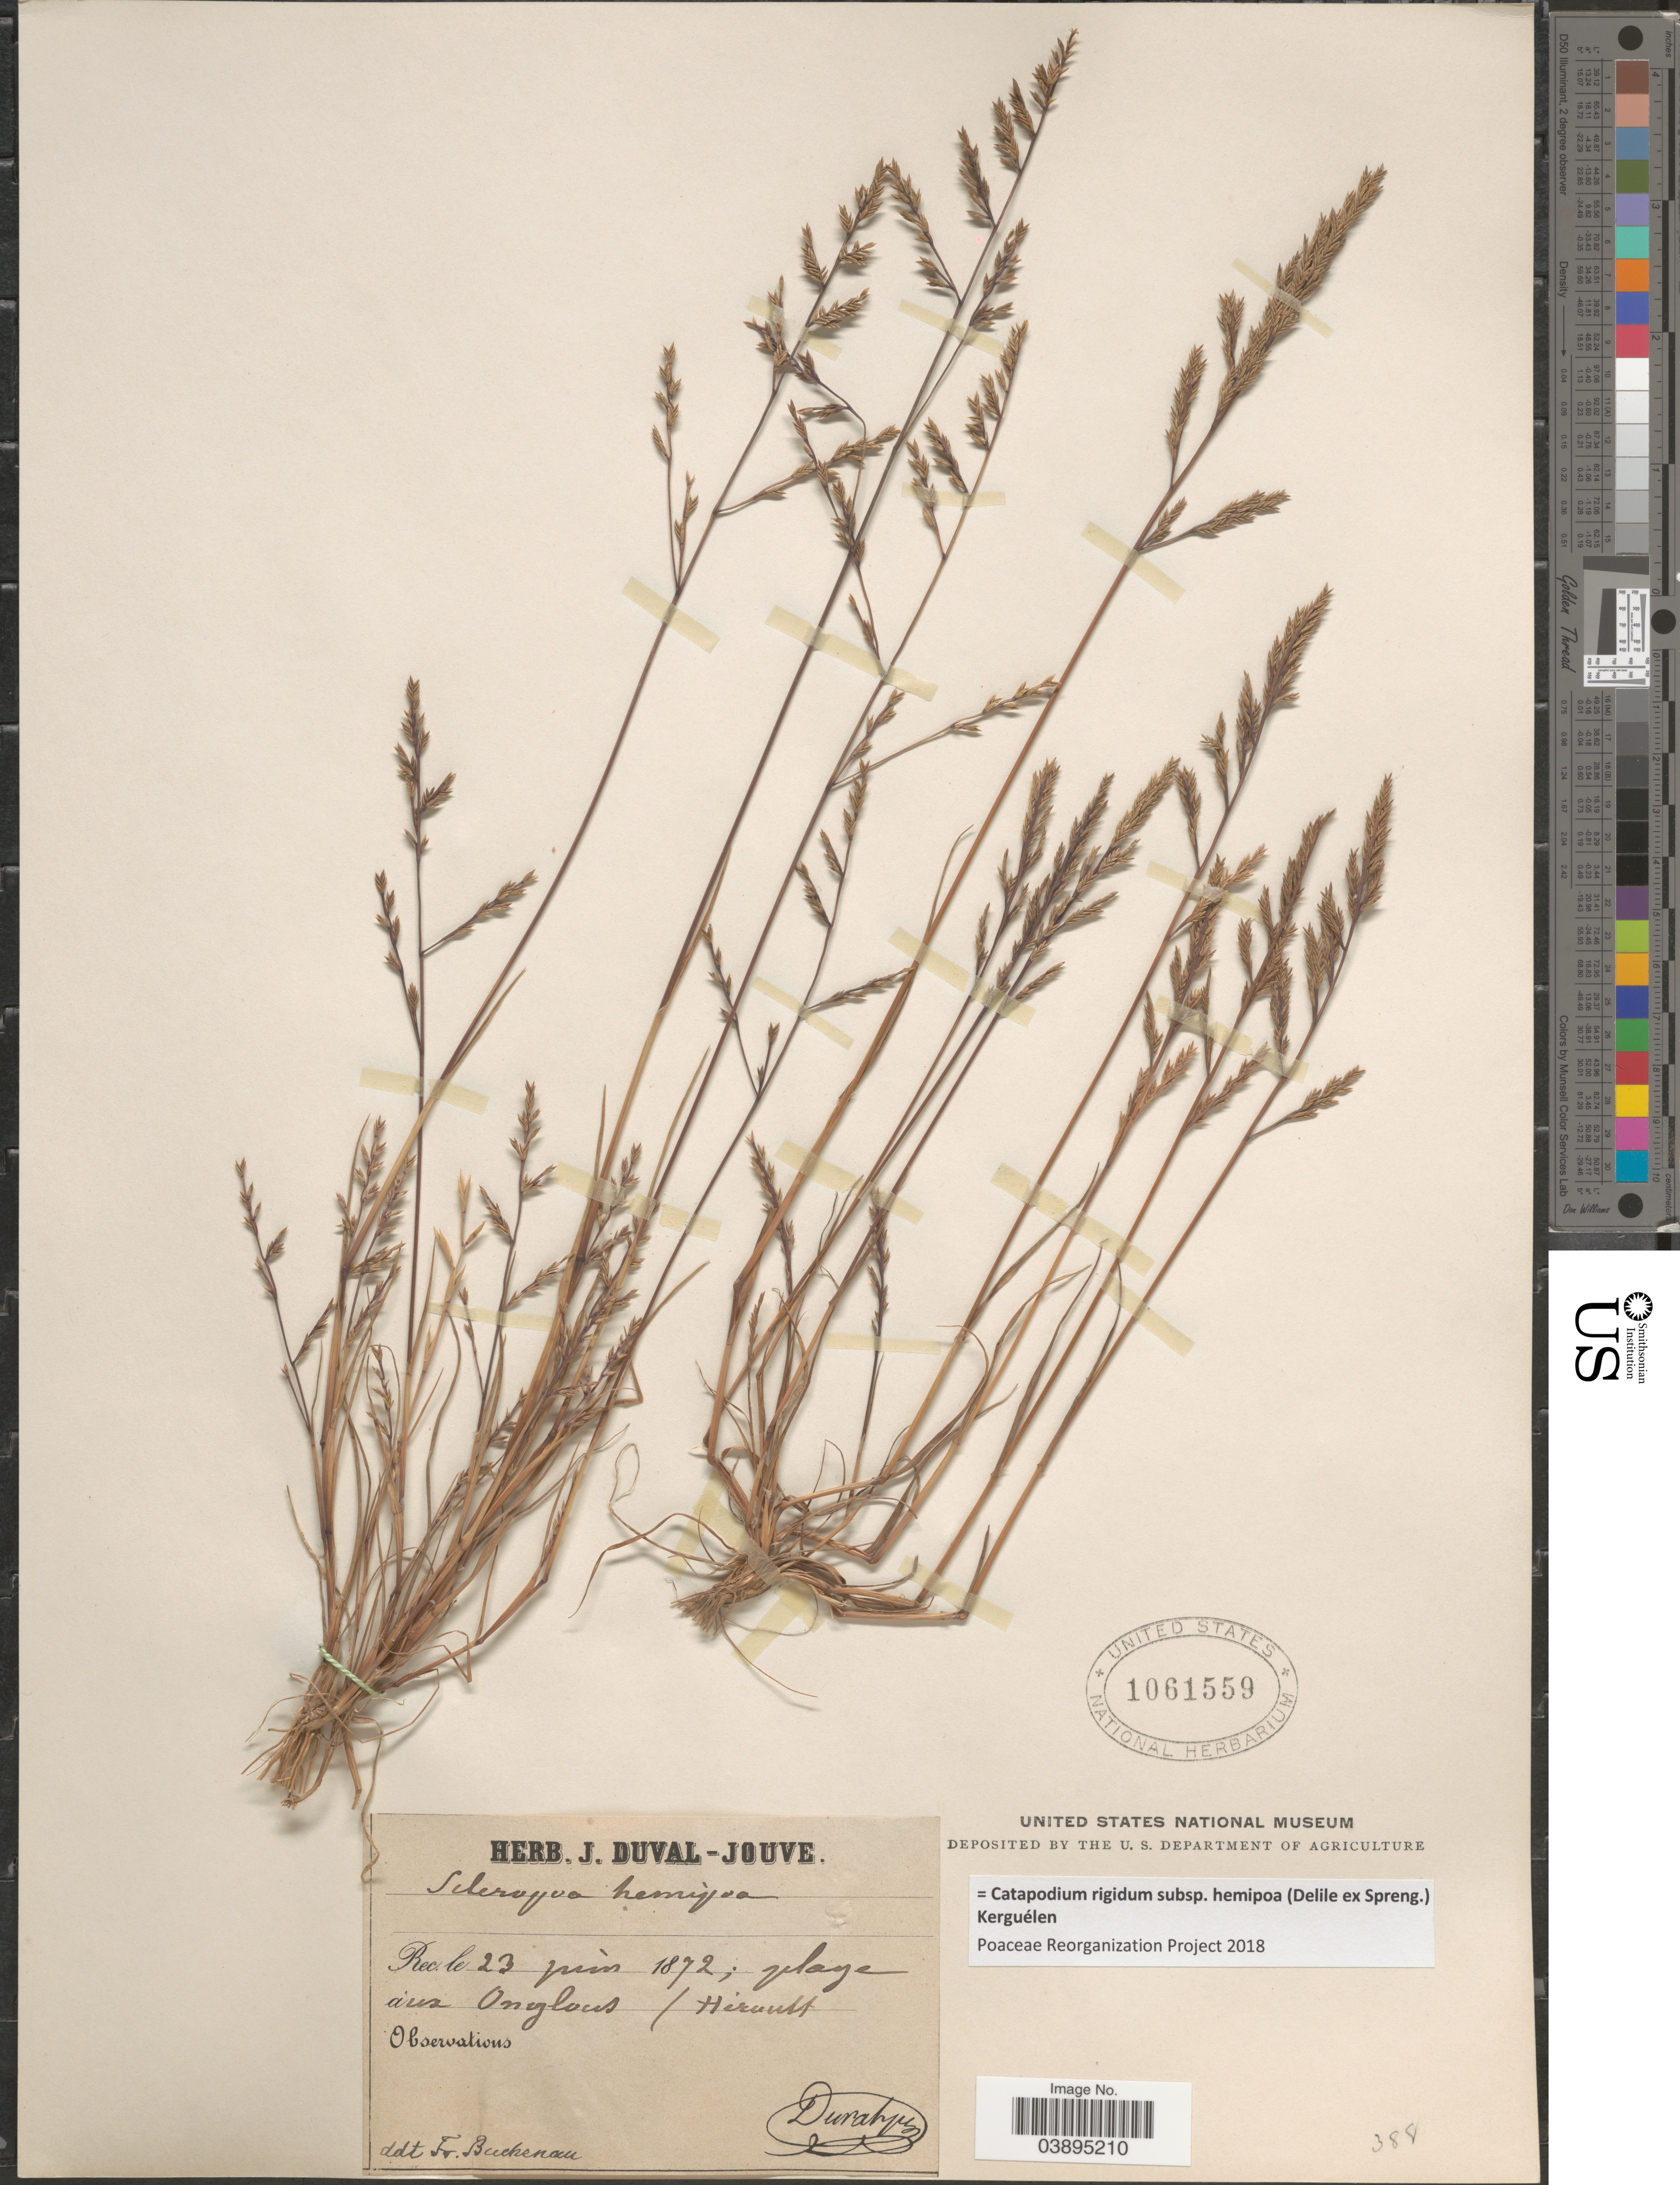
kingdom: Plantae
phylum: Tracheophyta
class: Liliopsida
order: Poales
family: Poaceae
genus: Catapodium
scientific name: Catapodium rigidum subsp. hemipoa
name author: (Delile ex Spreng.) Kerguélen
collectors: J. Duval-Jouve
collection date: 1872-06-23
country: France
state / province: Occitanie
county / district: Hérault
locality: Plage aux Onglous (Herault).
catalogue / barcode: US 1061559